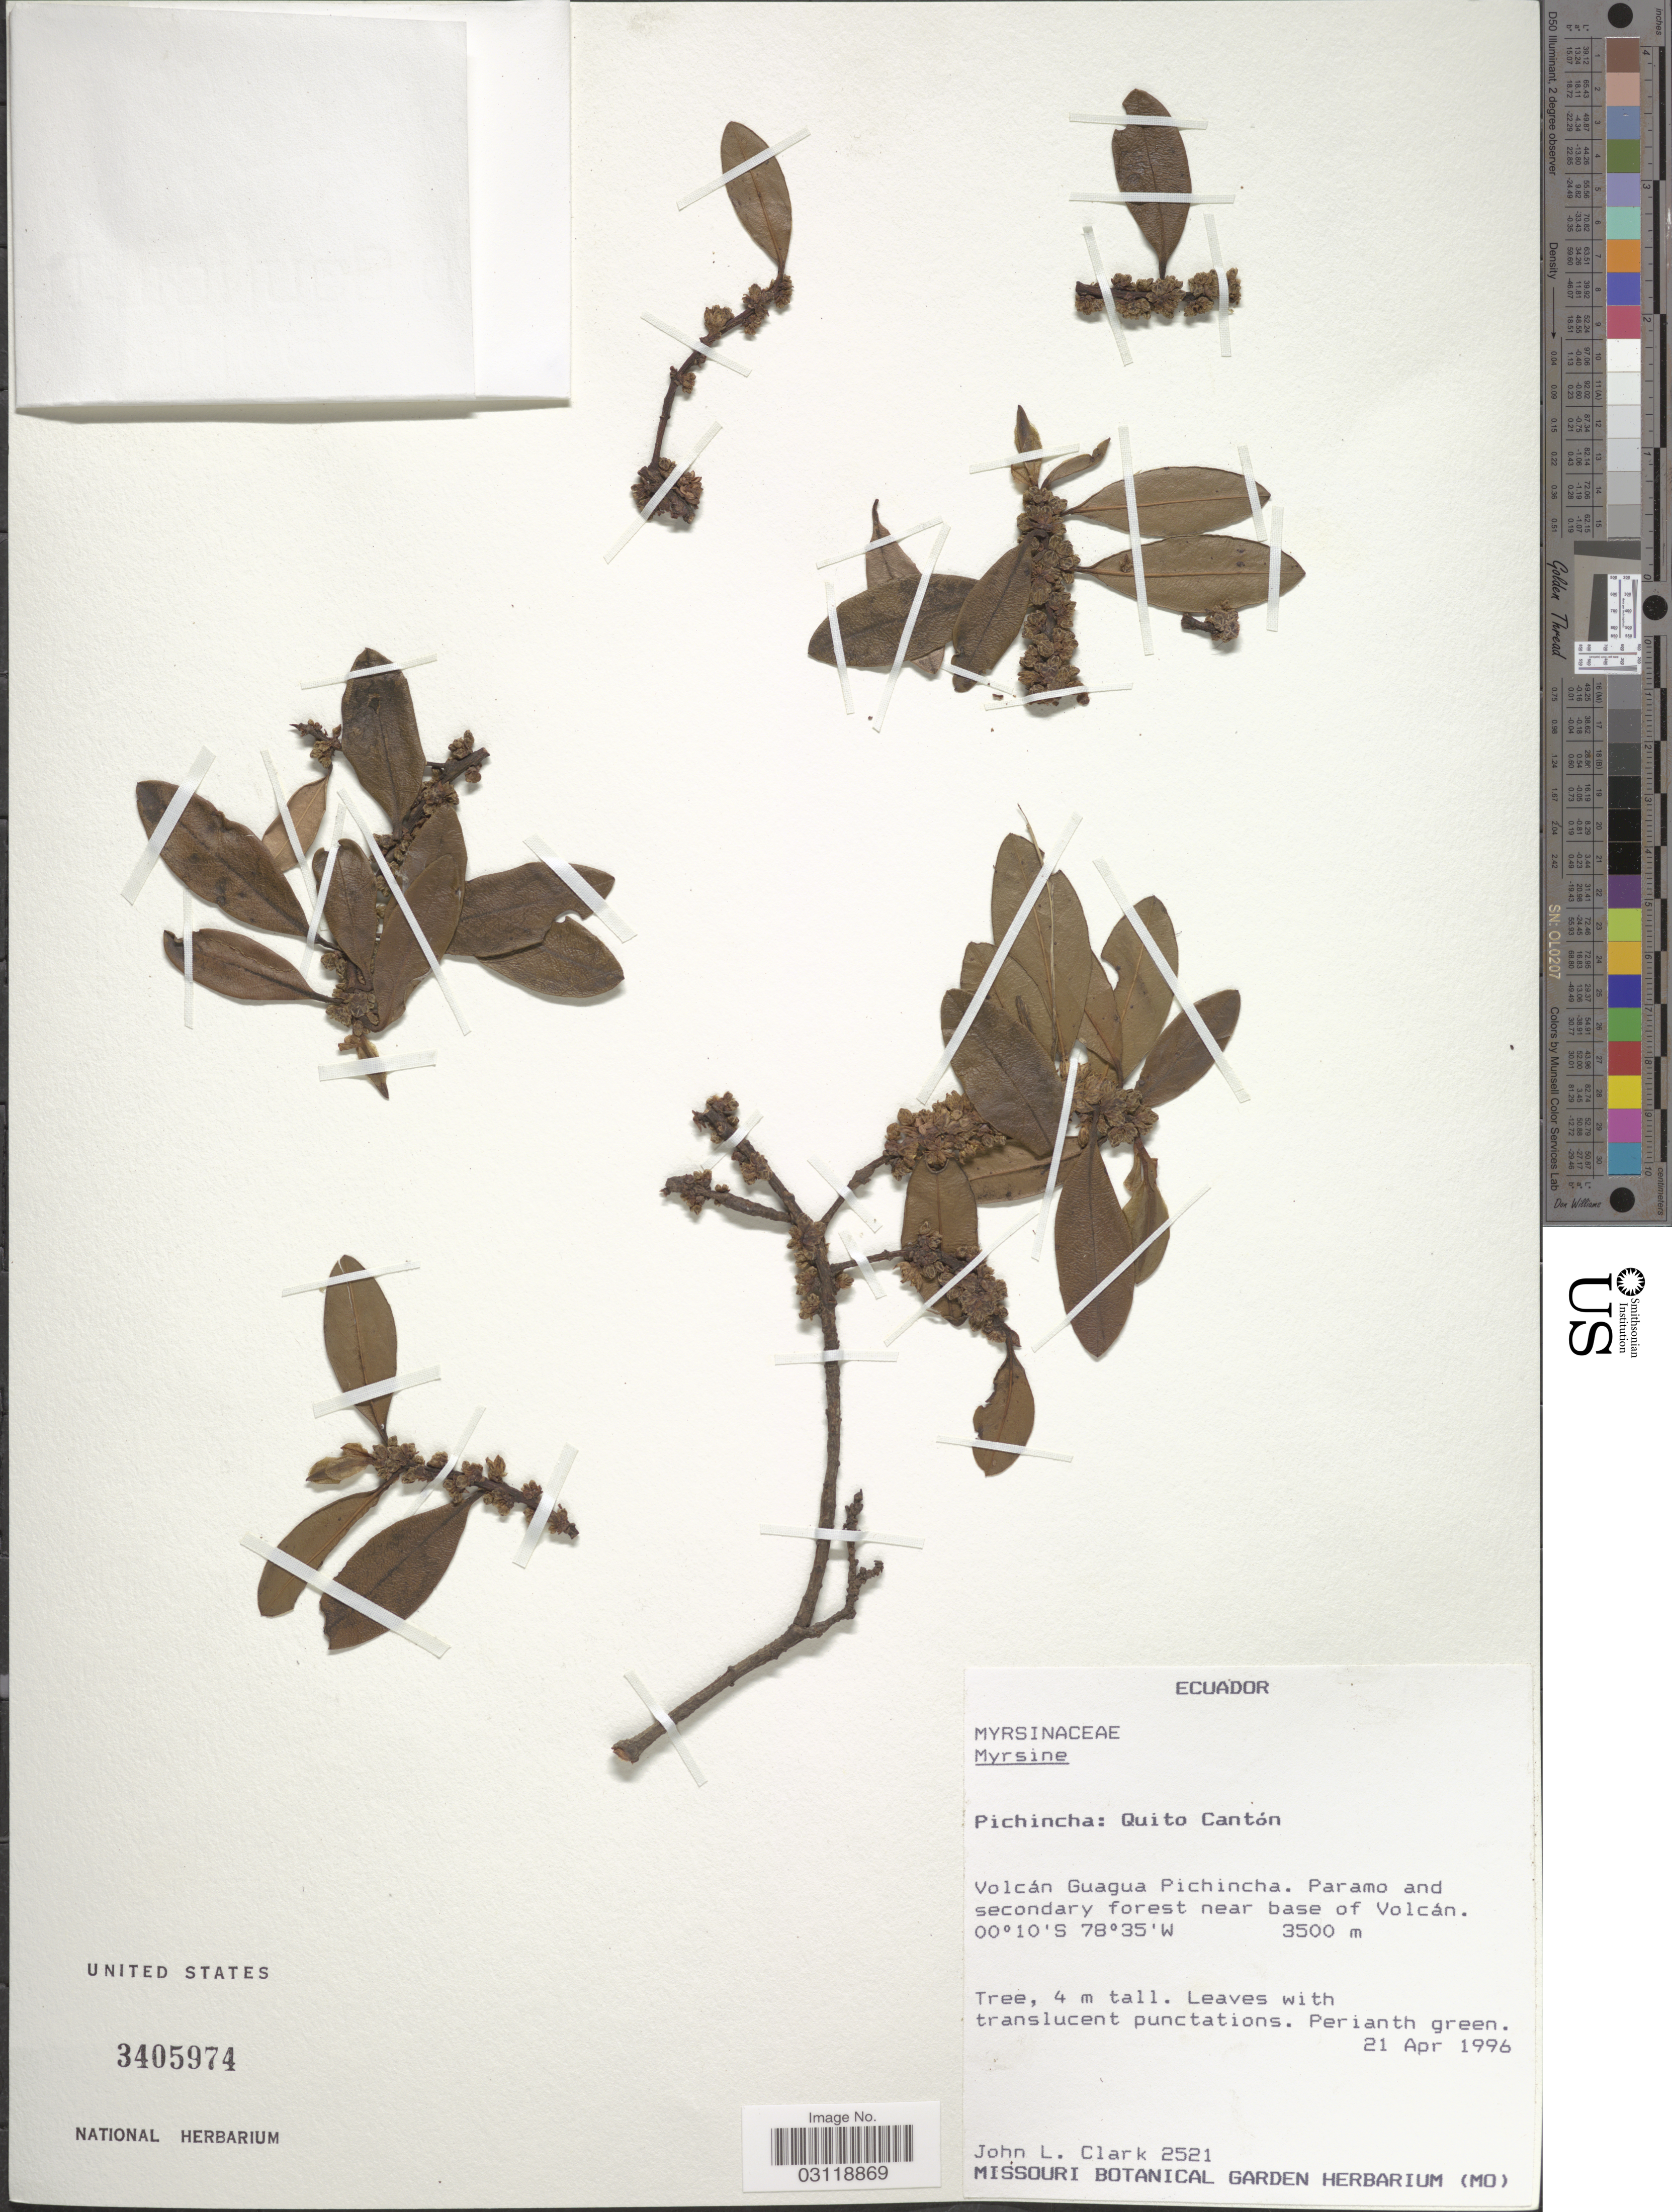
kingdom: Plantae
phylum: Tracheophyta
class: Magnoliopsida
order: Ericales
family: Primulaceae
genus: Rapanea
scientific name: Rapanea sp.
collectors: J. L. Clark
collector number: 2521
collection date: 1996-04-21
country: Ecuador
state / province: Pichincha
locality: Quito Cantón. Volcán Guagua Pichincha. Paramo and secondary forest near base of Volcán.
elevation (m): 3500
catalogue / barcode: US 3405974